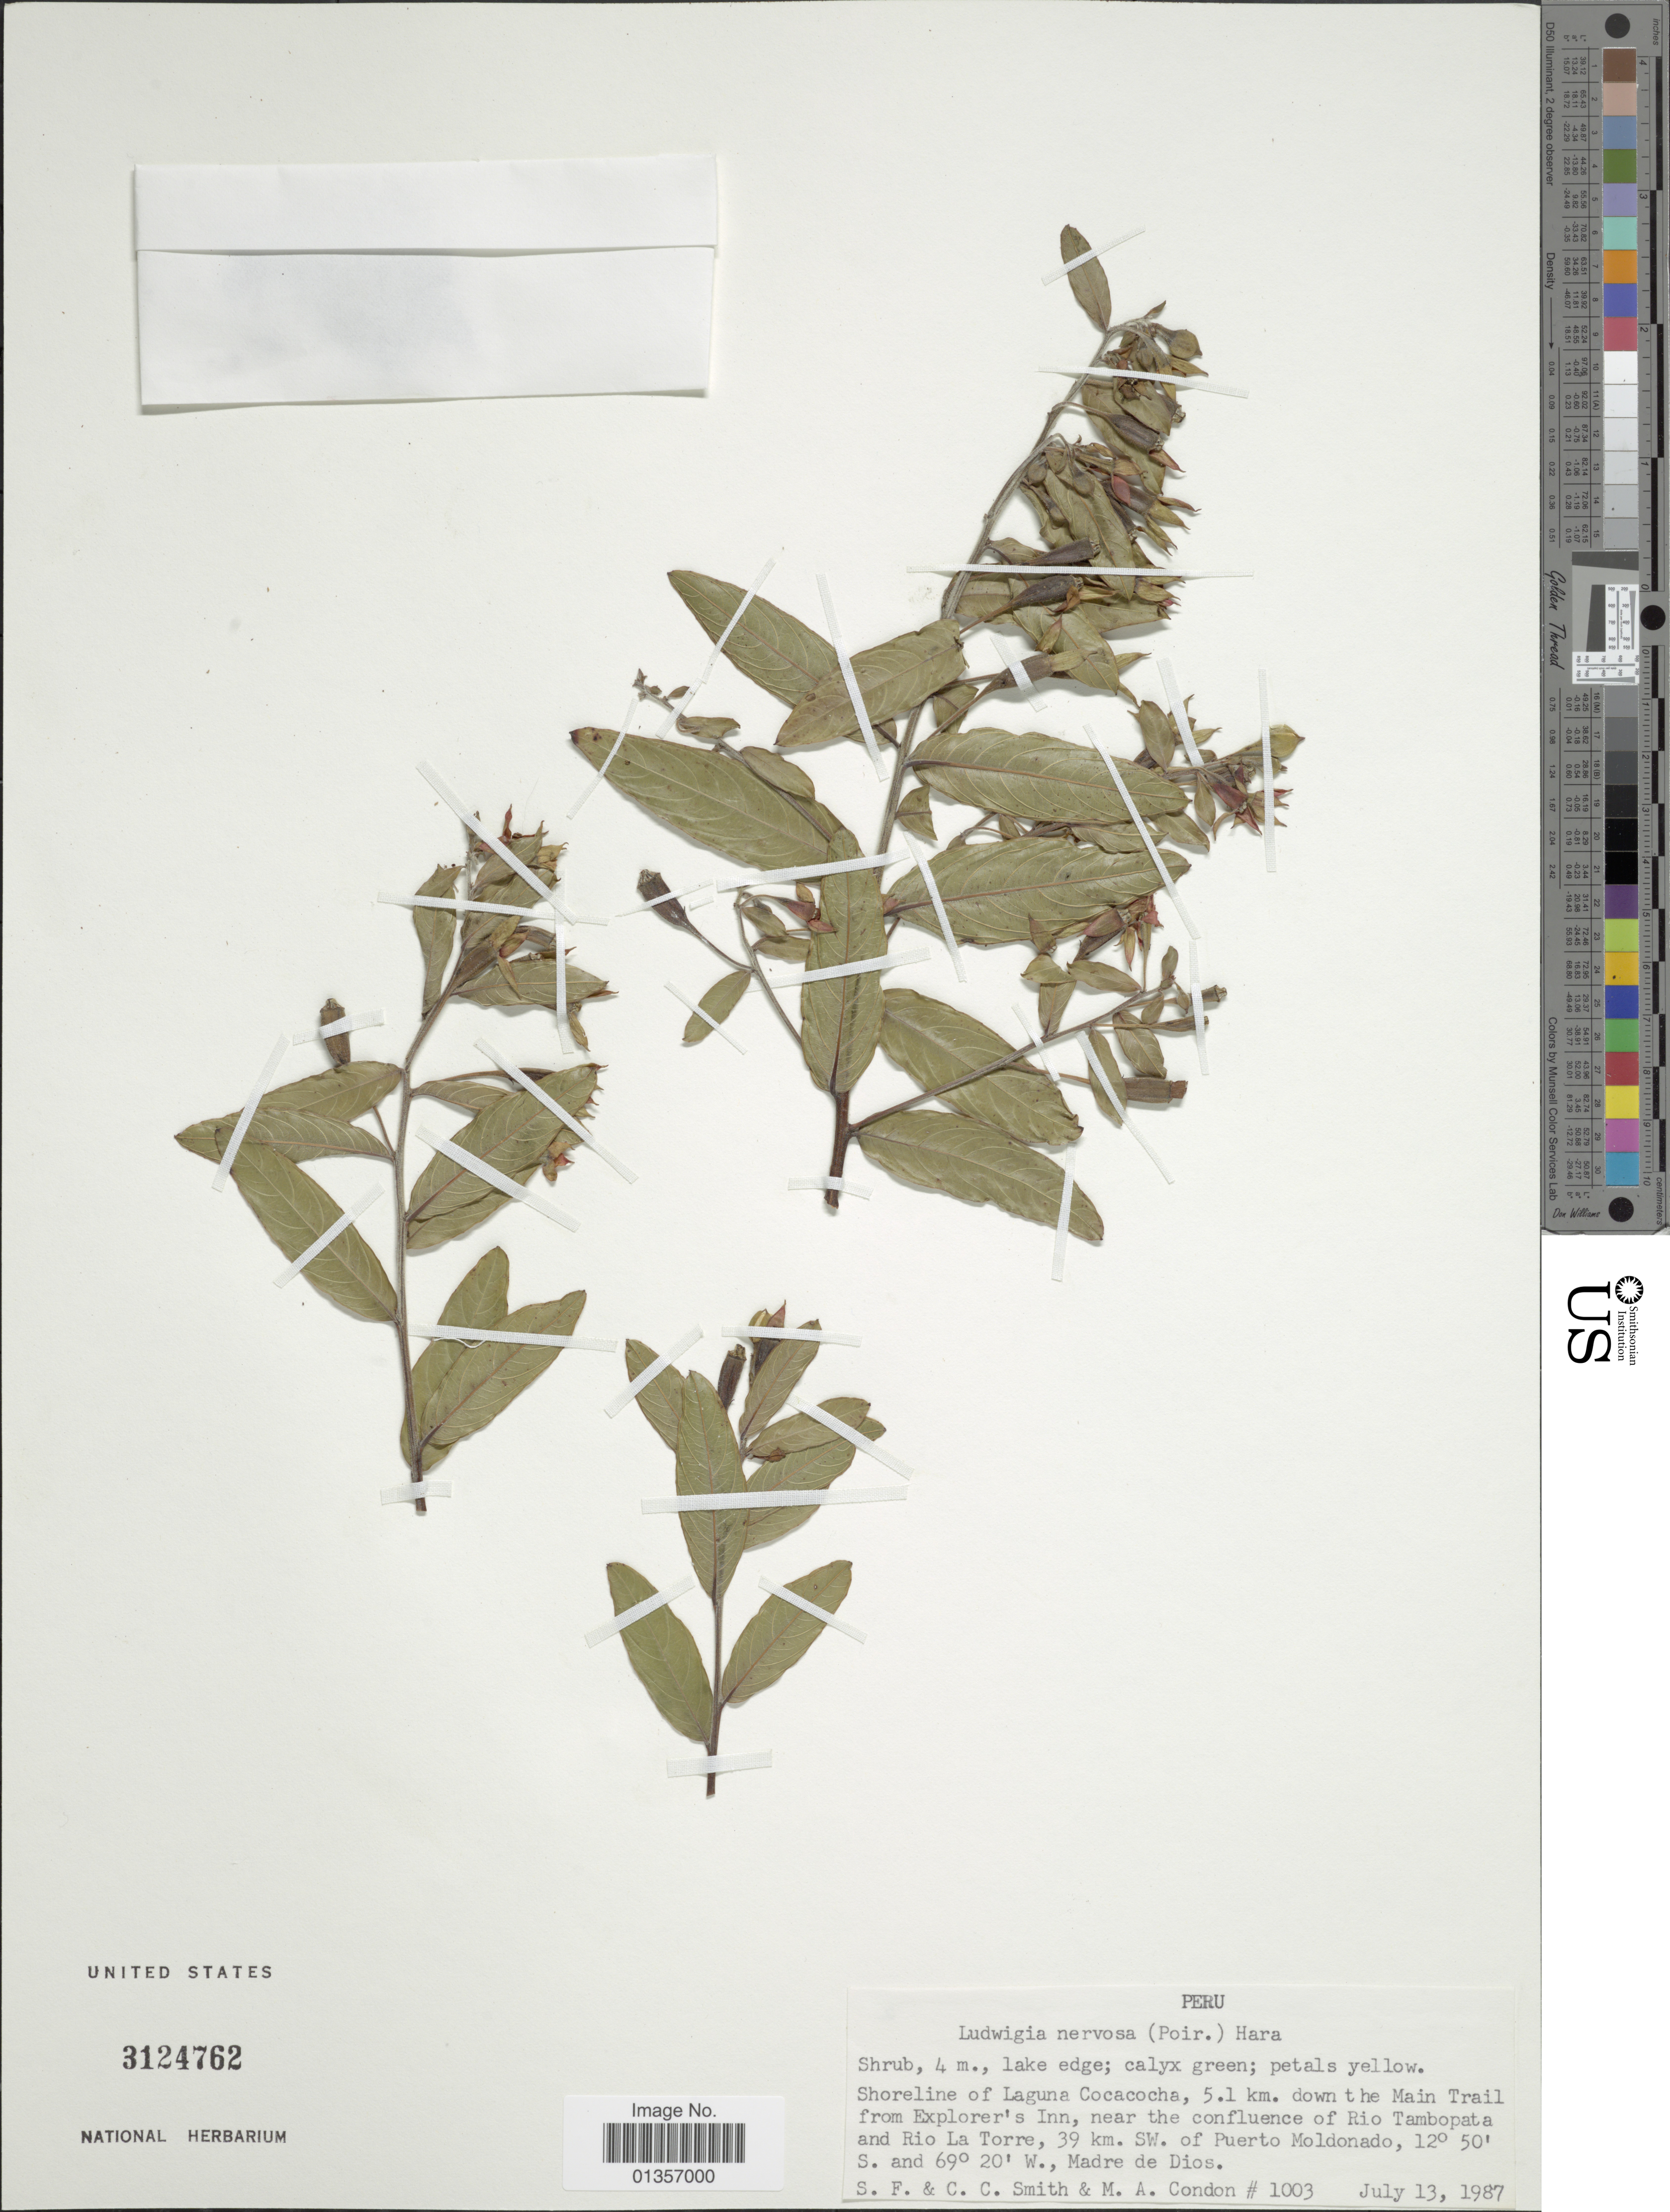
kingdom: Plantae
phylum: Tracheophyta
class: Magnoliopsida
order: Myrtales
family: Onagraceae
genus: Ludwigia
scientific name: Ludwigia nervosa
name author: (Poir.) H. Hara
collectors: S.F. Smith, C. C. Smith & M. Condon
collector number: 1003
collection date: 1987-07-13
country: Peru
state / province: Madre de Dios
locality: Shoreline of Laguna Cocacocha, 5.1 km. down the Main Trail from Explorer's Inn, near the confluence of Rio Tambopata and Rio La Torre, 39 km. SW. of Puerto Moldonado, Madre de Dios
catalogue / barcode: US 3124762